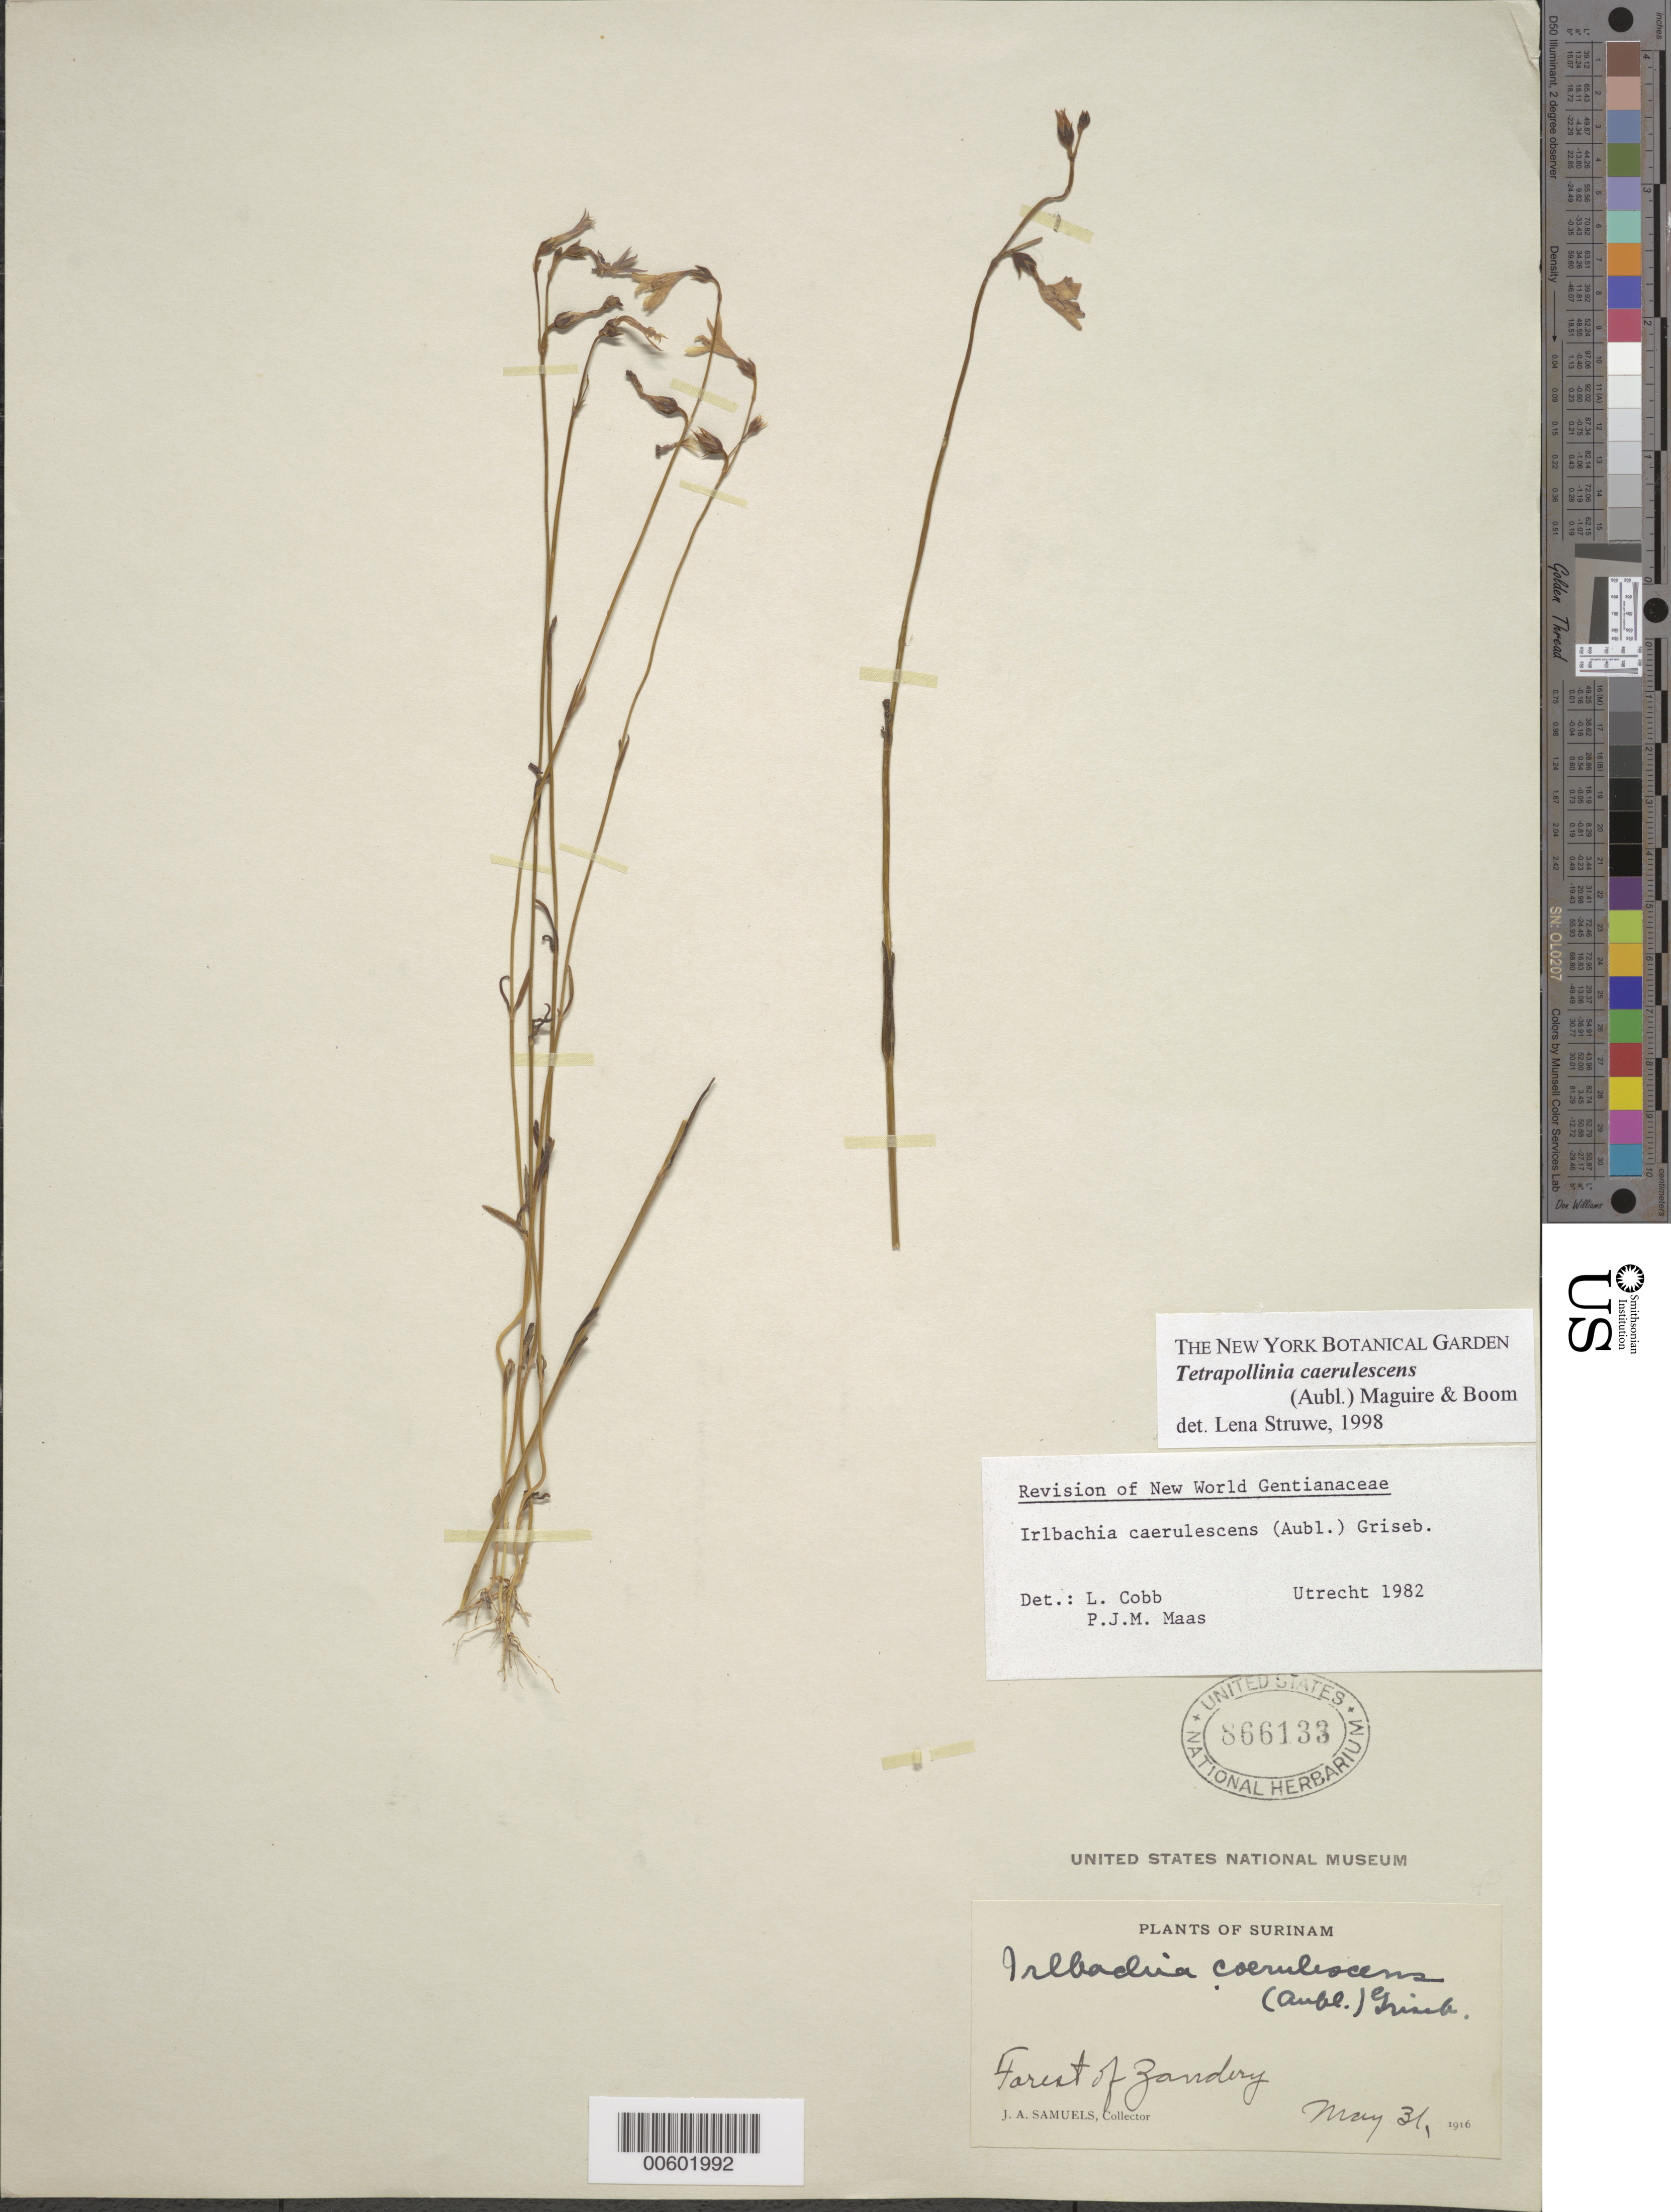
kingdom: Plantae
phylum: Tracheophyta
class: Magnoliopsida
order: Gentianales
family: Gentianaceae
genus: Chelonanthus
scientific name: Chelonanthus purpurascens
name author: (Aubl.) Struwe et al.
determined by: Struwe, L.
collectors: J. A. Samuels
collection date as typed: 31-May-16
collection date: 1916-05-31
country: Suriname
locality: Forest of Zandery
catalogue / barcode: US 866133